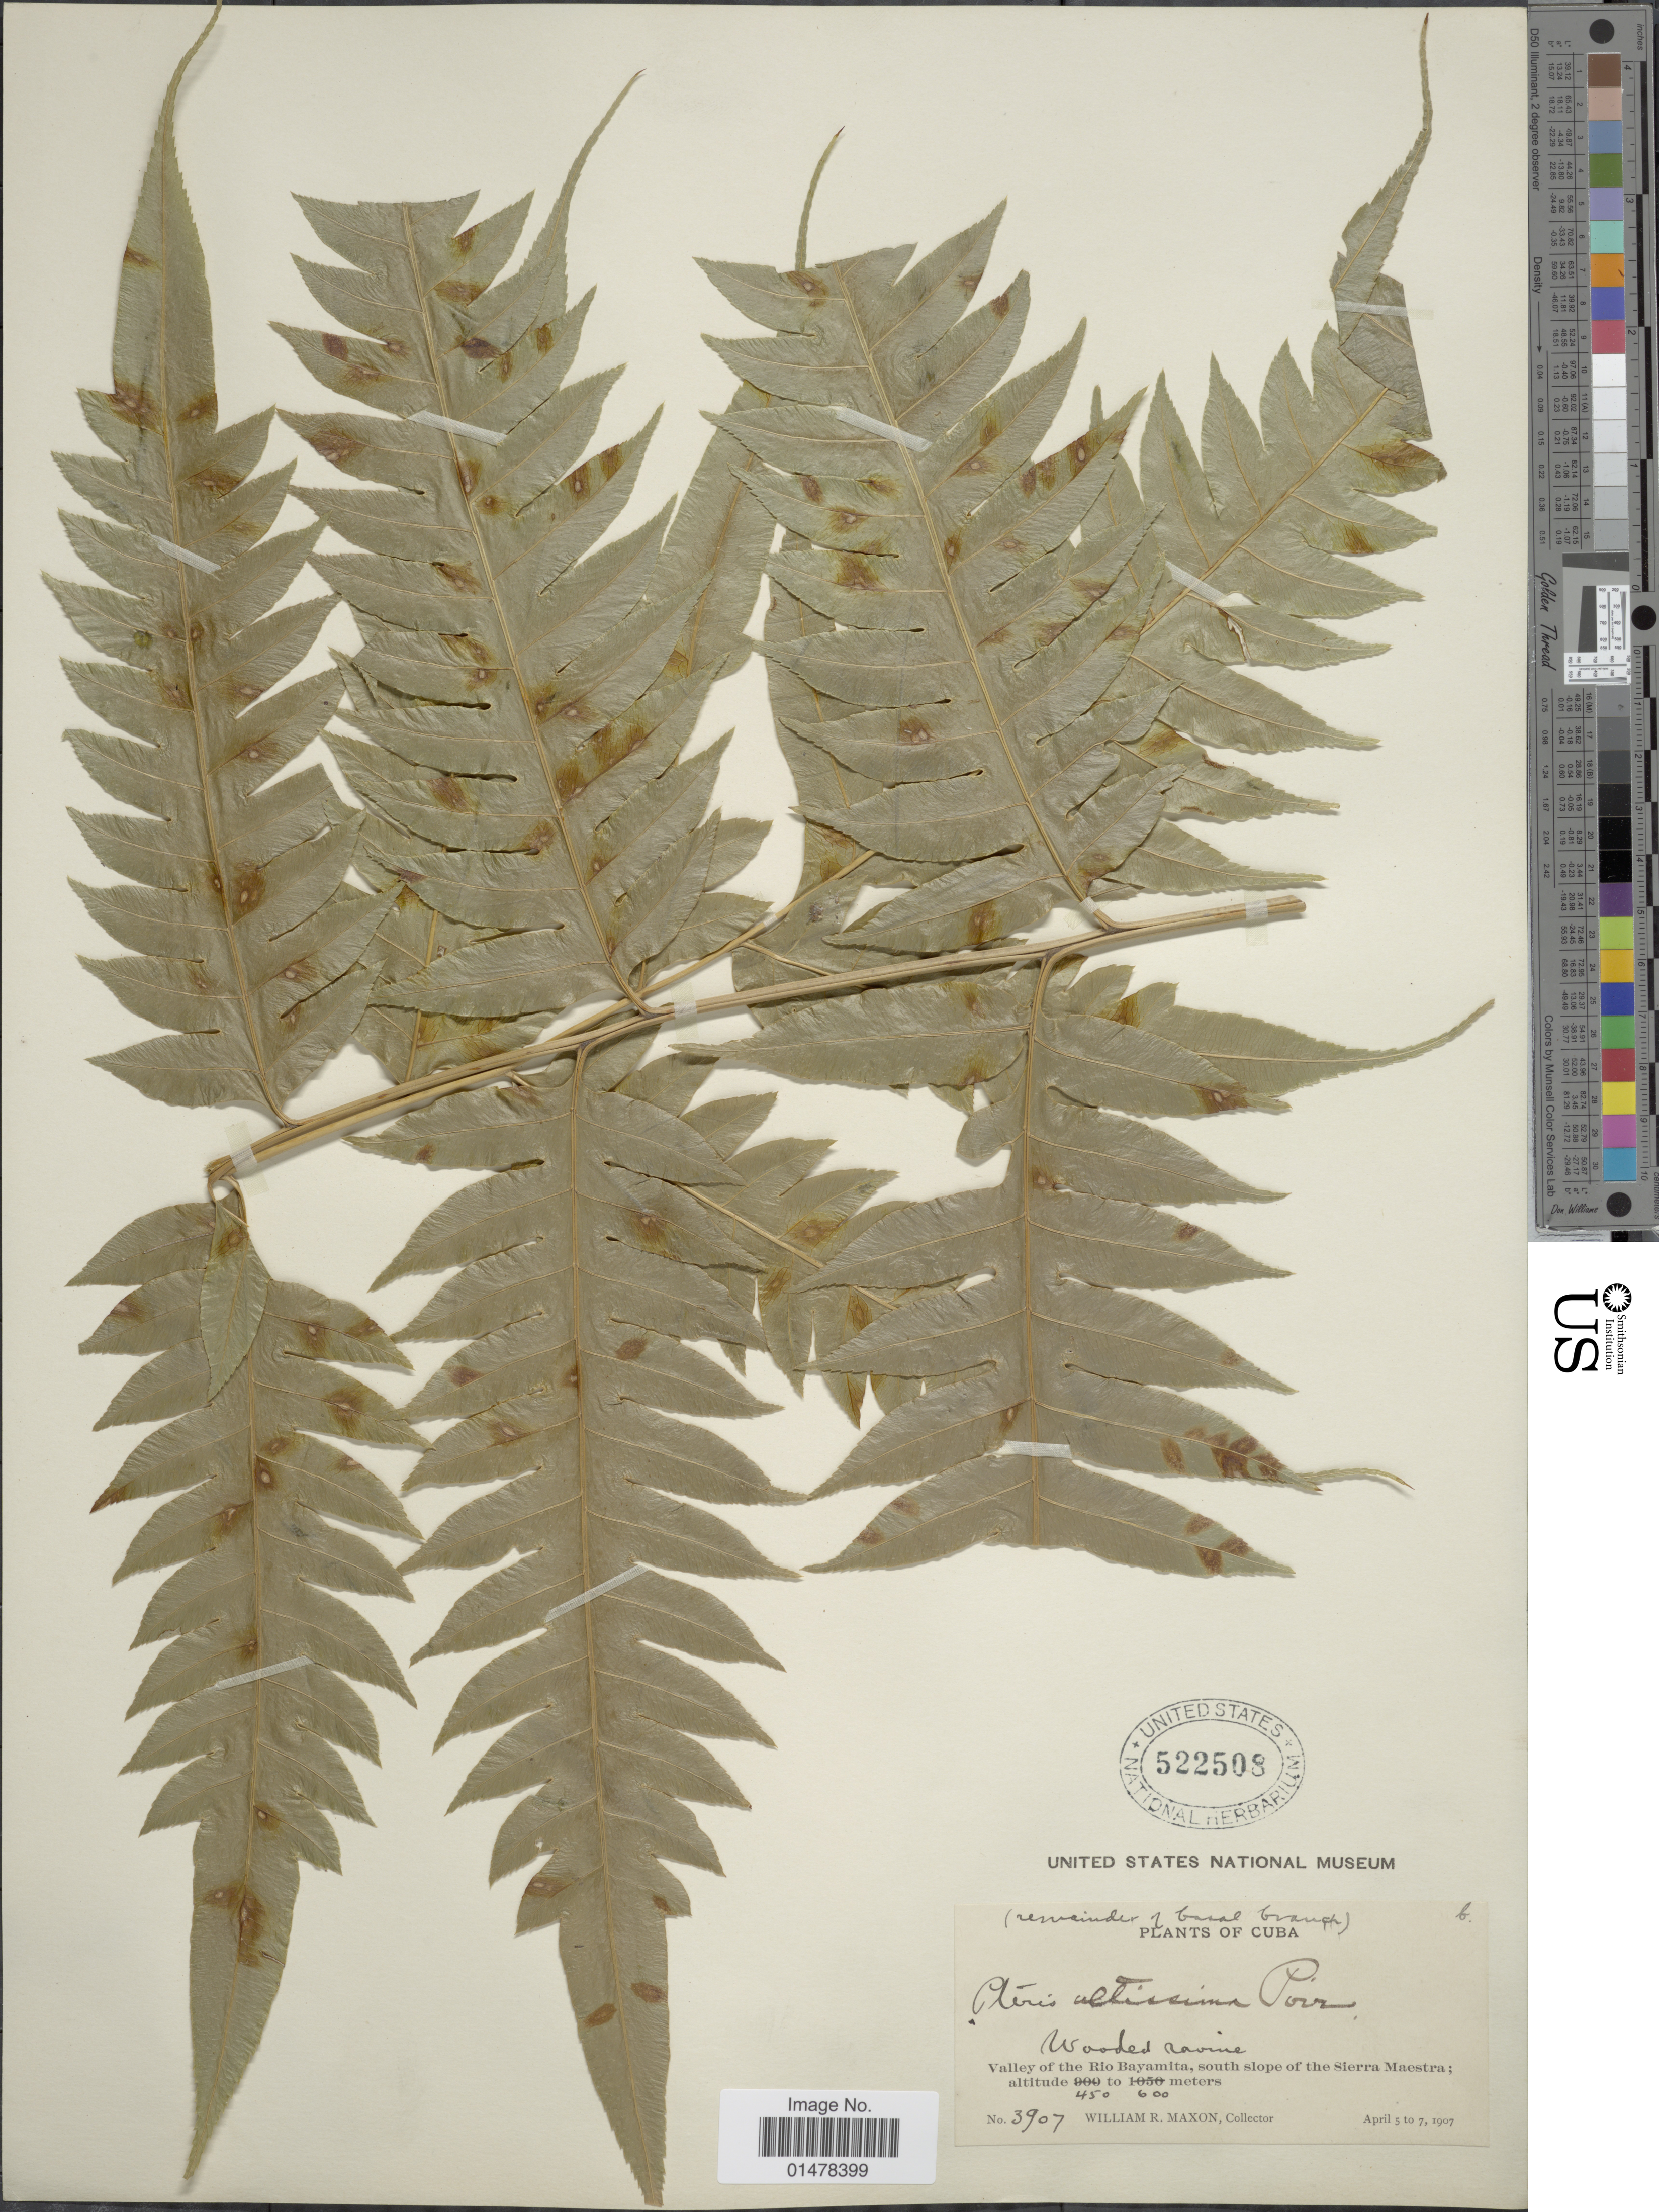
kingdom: Plantae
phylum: Tracheophyta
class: Polypodiopsida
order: Polypodiales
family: Pteridaceae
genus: Pteris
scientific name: Pteris altissima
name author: Poir.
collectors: W. R. Maxon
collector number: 3907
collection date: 1907-04-05/1907-04-07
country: Cuba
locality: Plants of Cuba, Valley of the Rio Bayamita, south slope of the Sierra Maestra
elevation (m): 450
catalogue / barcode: US 522508